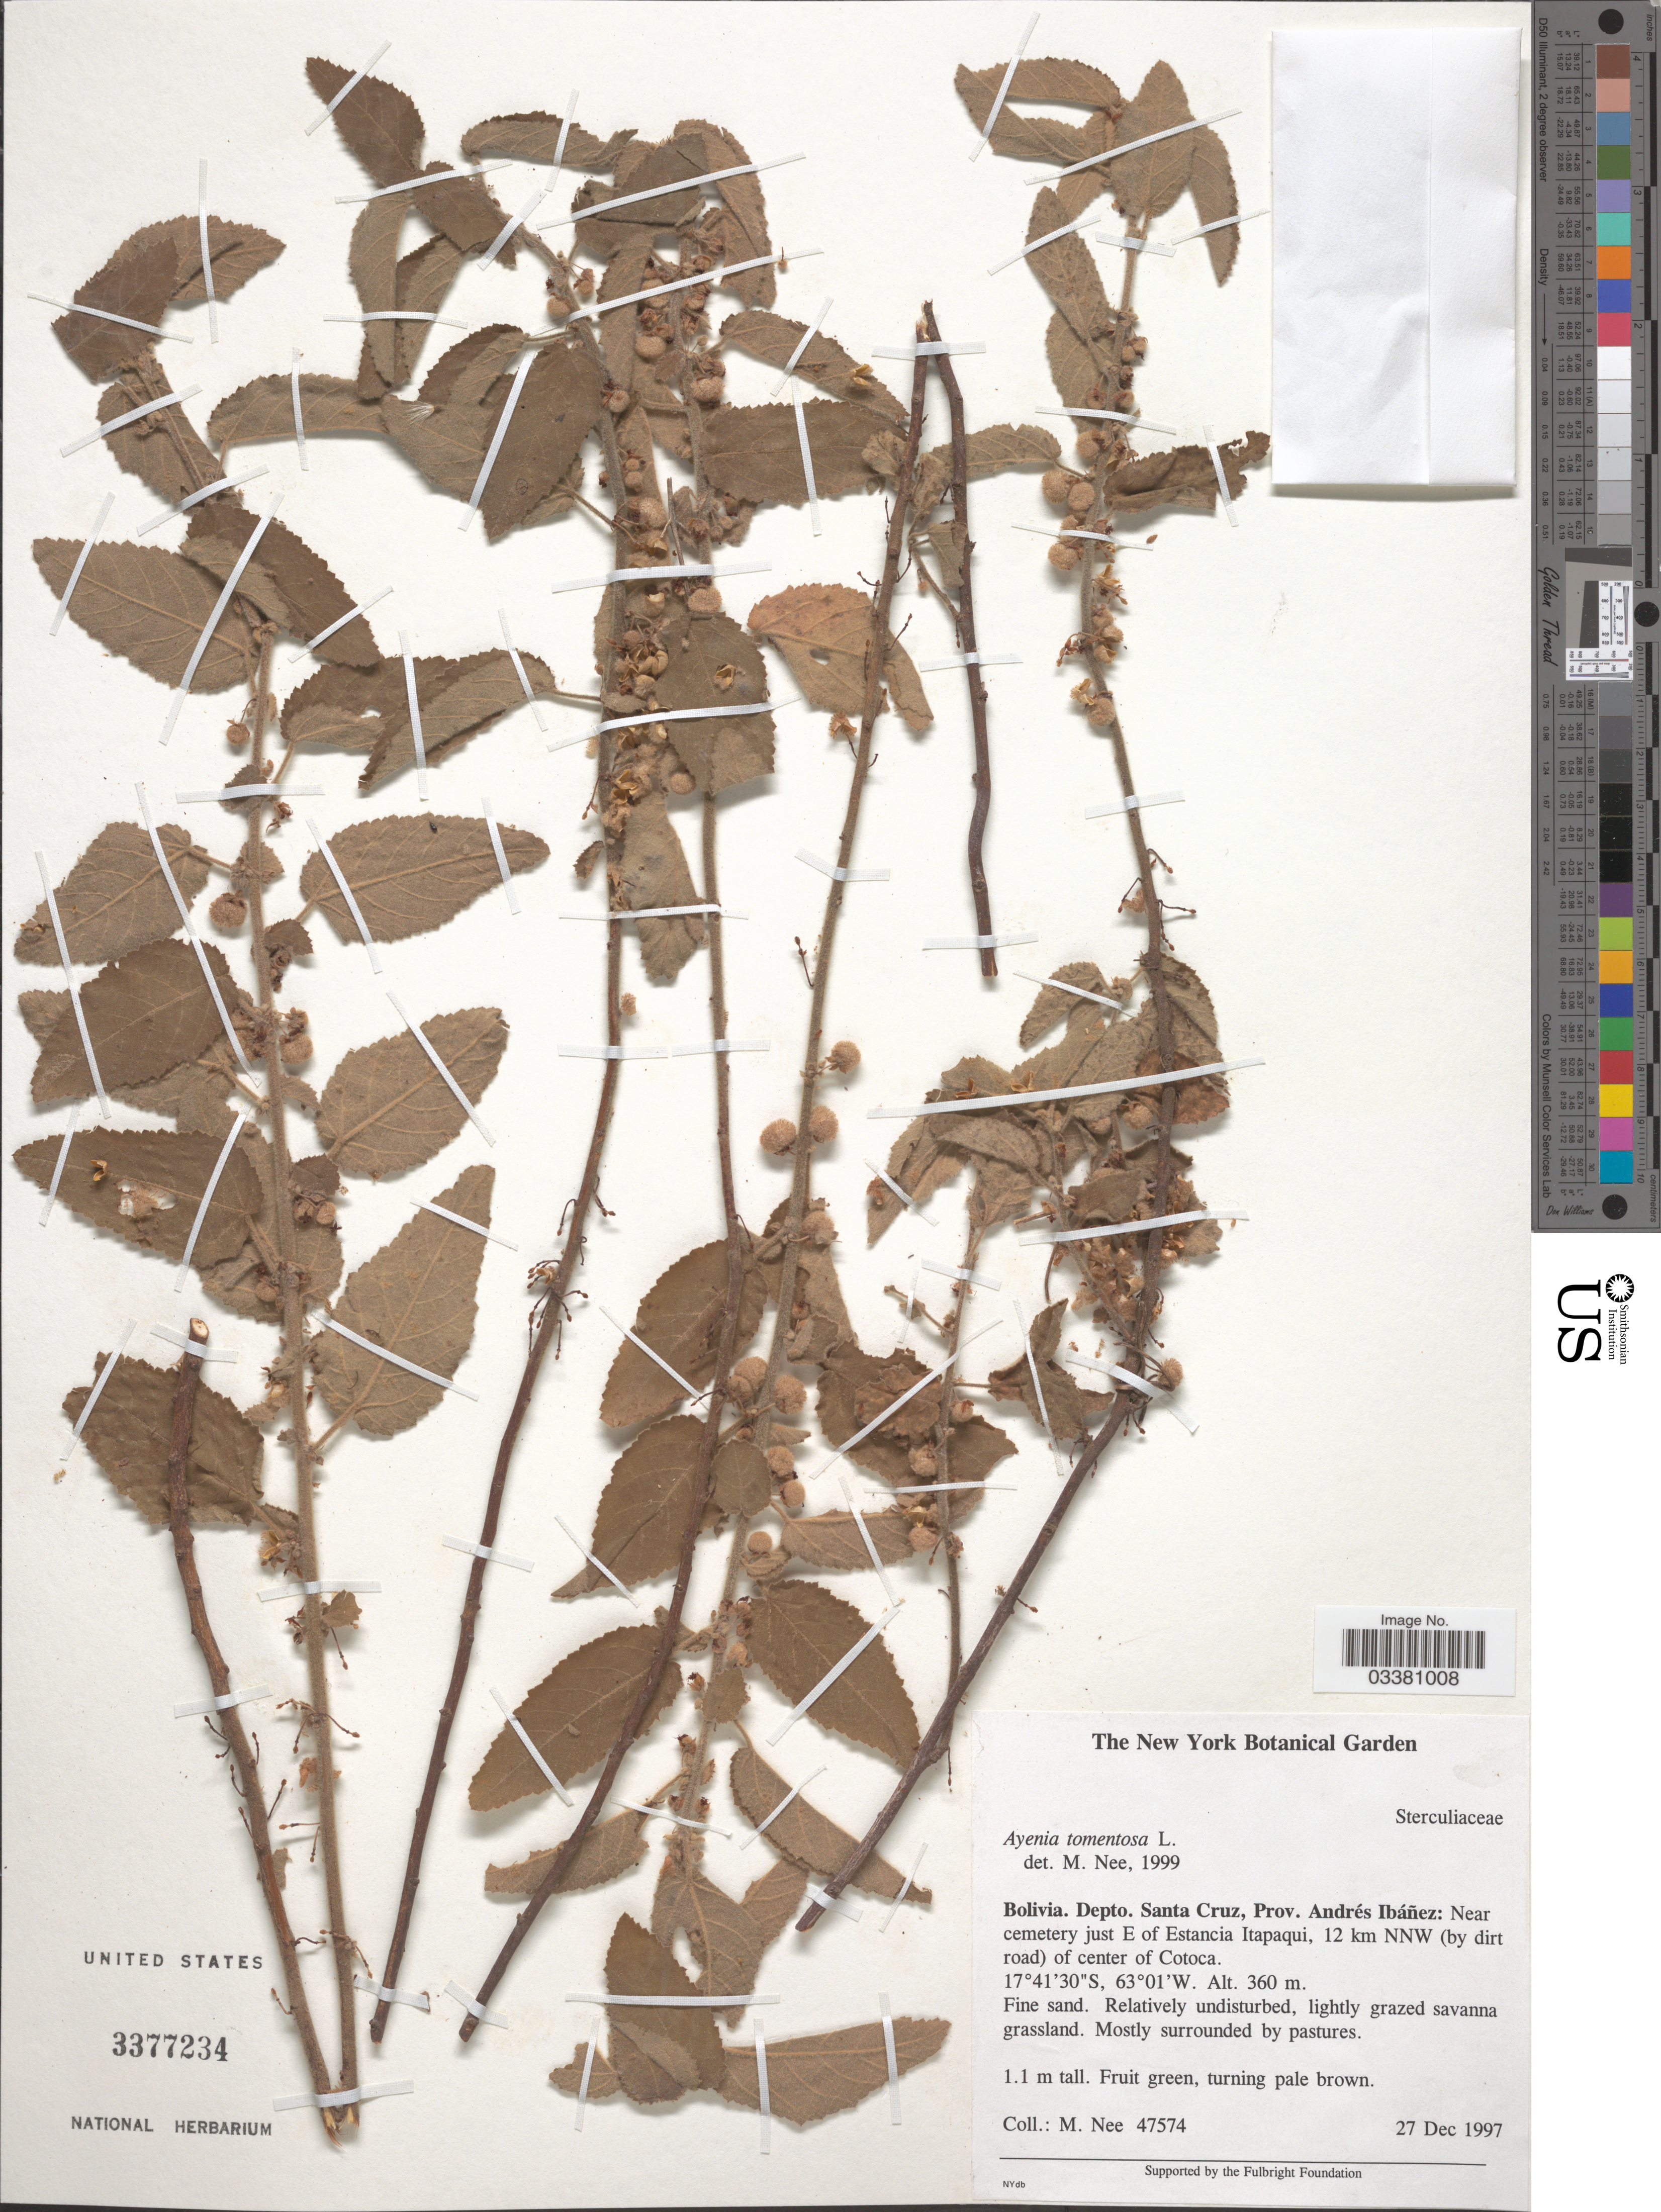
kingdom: Plantae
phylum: Tracheophyta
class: Magnoliopsida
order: Malvales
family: Malvaceae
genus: Ayenia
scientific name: Ayenia tomentosa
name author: L.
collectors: M. Nee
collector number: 47574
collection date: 1997-12-27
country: Bolivia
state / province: Santa Cruz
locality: Depto. Santa Cruz, Prov. Andrés Ibáñez: Near cemetery just E of Estancia Itapaqui, 12 km NNW (by dirt road) of center of Cotoca.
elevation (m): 360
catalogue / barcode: US 3377234